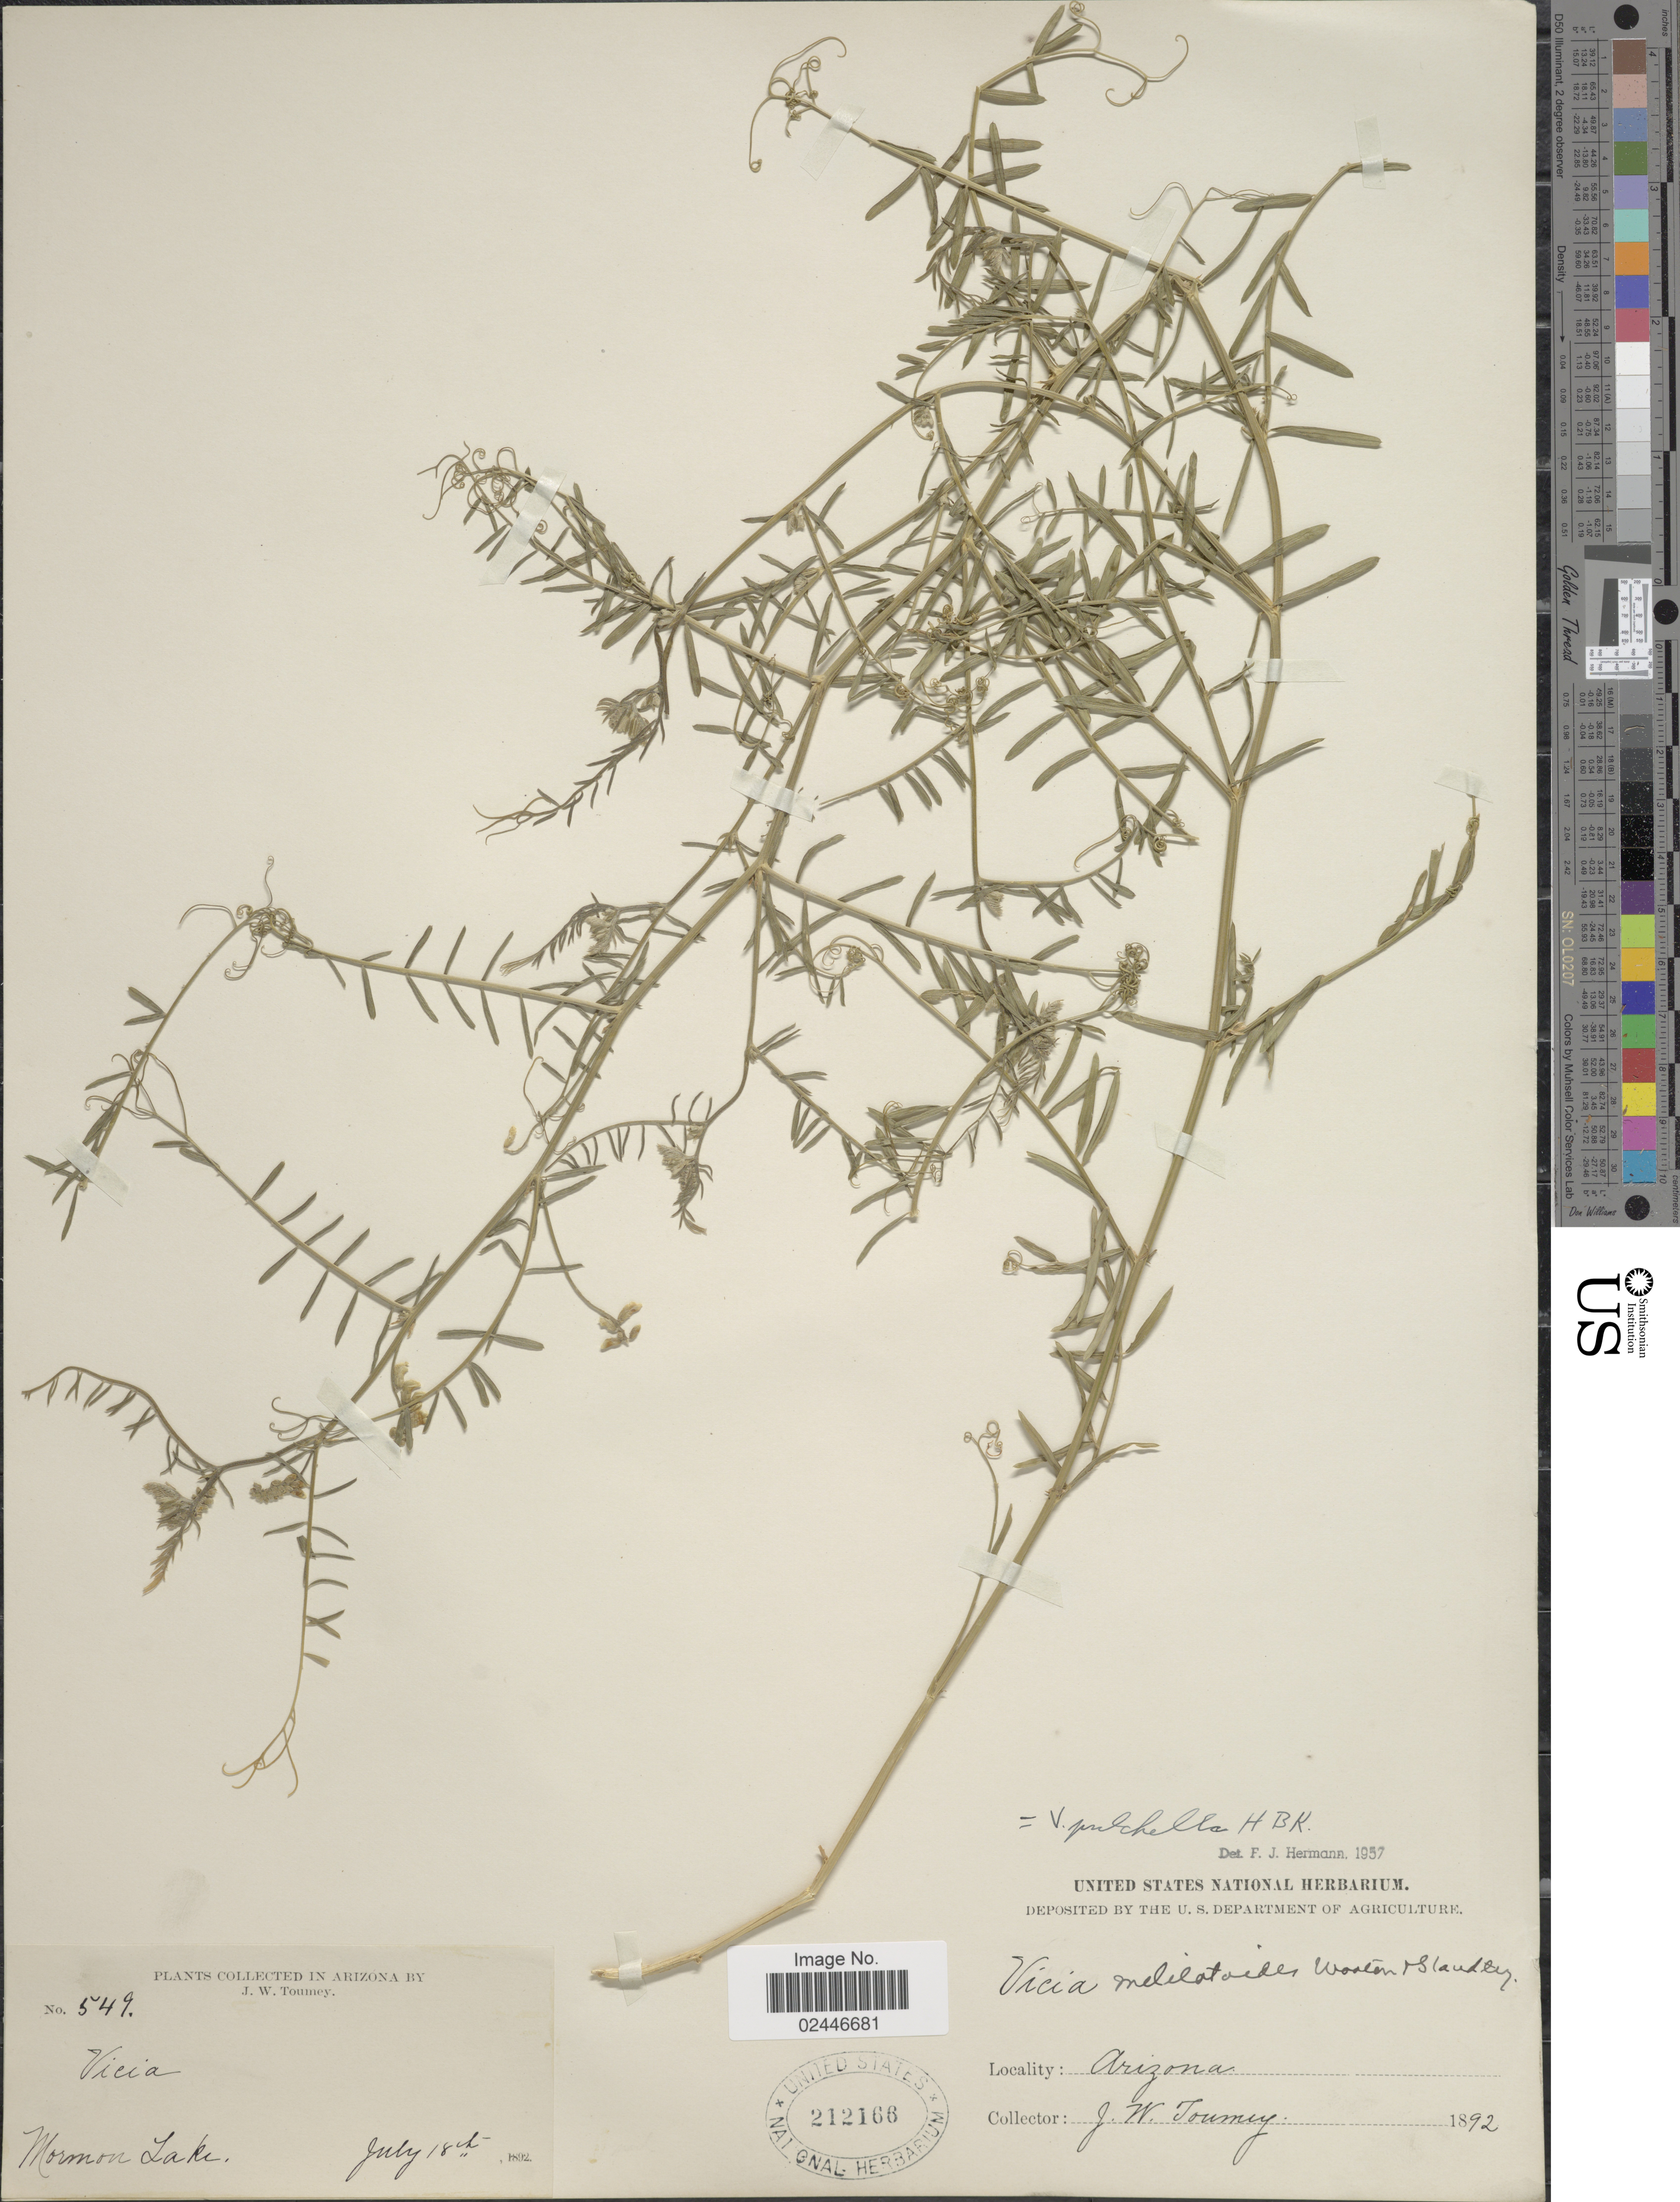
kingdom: Plantae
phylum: Tracheophyta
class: Magnoliopsida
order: Fabales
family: Fabaceae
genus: Vicia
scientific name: Vicia pulchella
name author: Kunth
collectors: J. W. Toumey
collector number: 549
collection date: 1892-07-18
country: United States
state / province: Arizona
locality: Mormon Lake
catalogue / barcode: US 212166